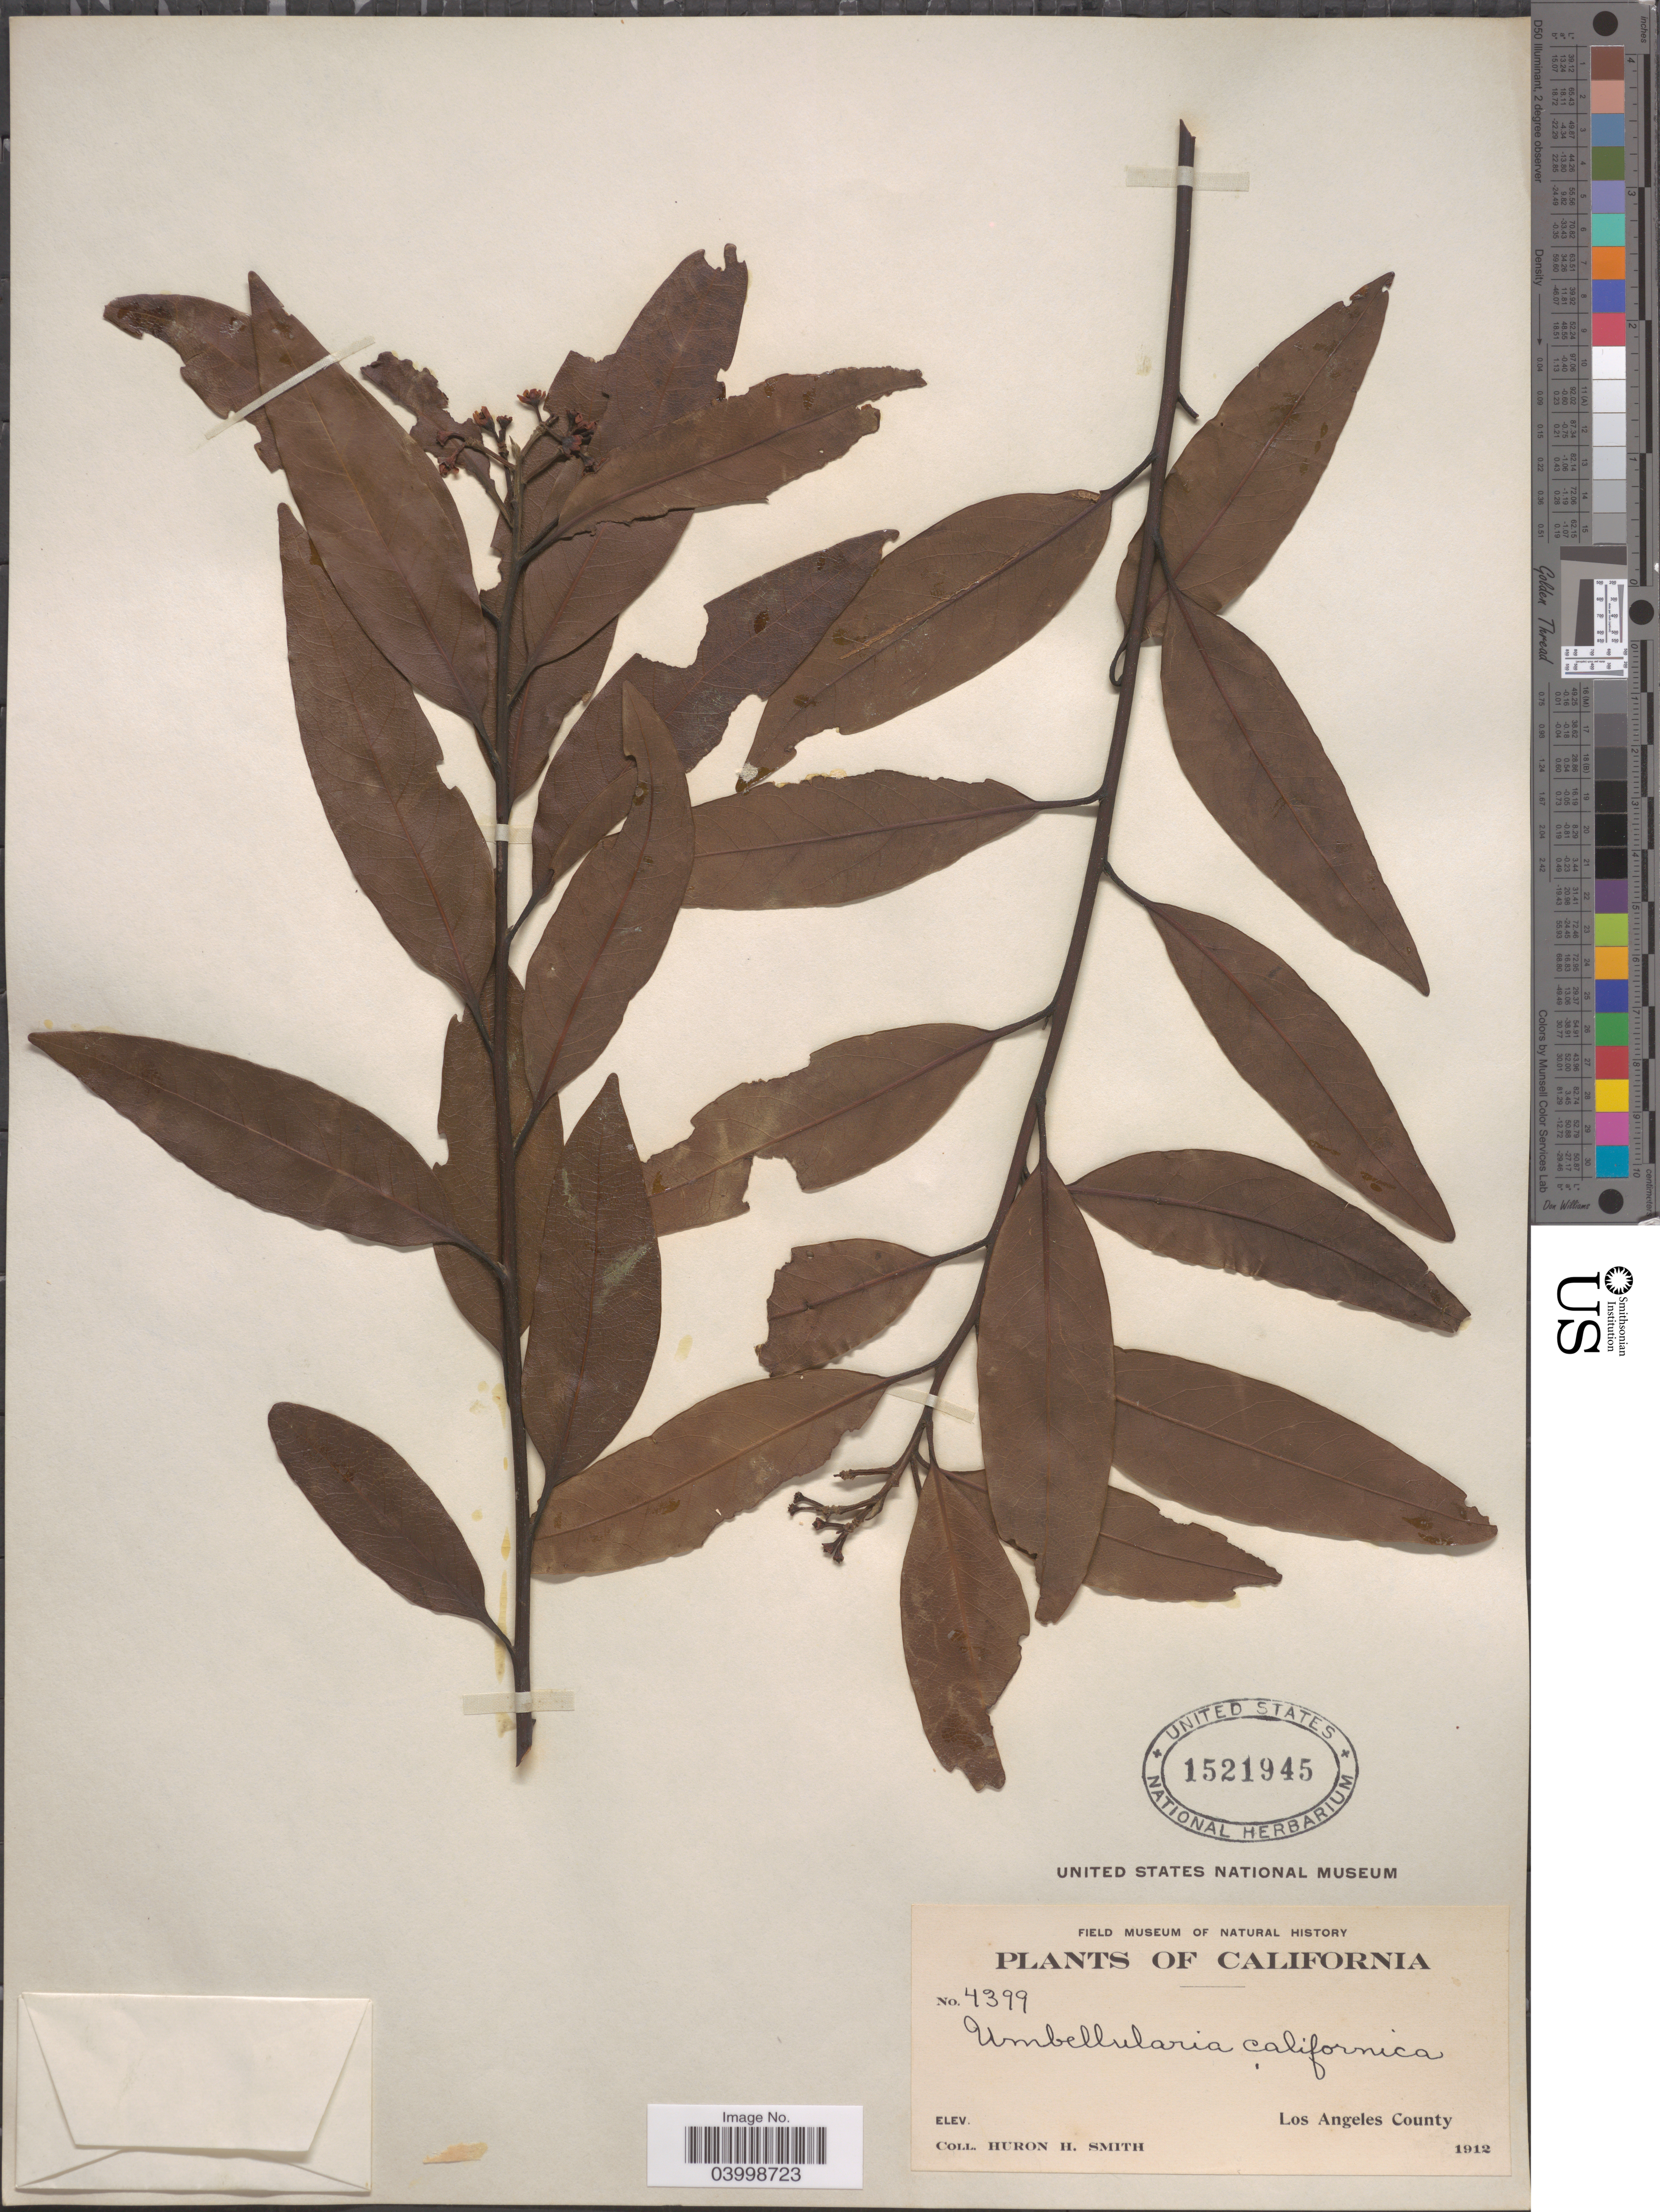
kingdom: Plantae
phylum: Tracheophyta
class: Magnoliopsida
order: Laurales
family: Lauraceae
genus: Umbellularia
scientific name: Umbellularia californica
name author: (Hook. & Arn.) Nutt.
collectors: Huron H. Smith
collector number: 4399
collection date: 1912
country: United States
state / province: California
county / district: Los Angeles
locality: Los Angeles County.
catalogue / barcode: US 1521945